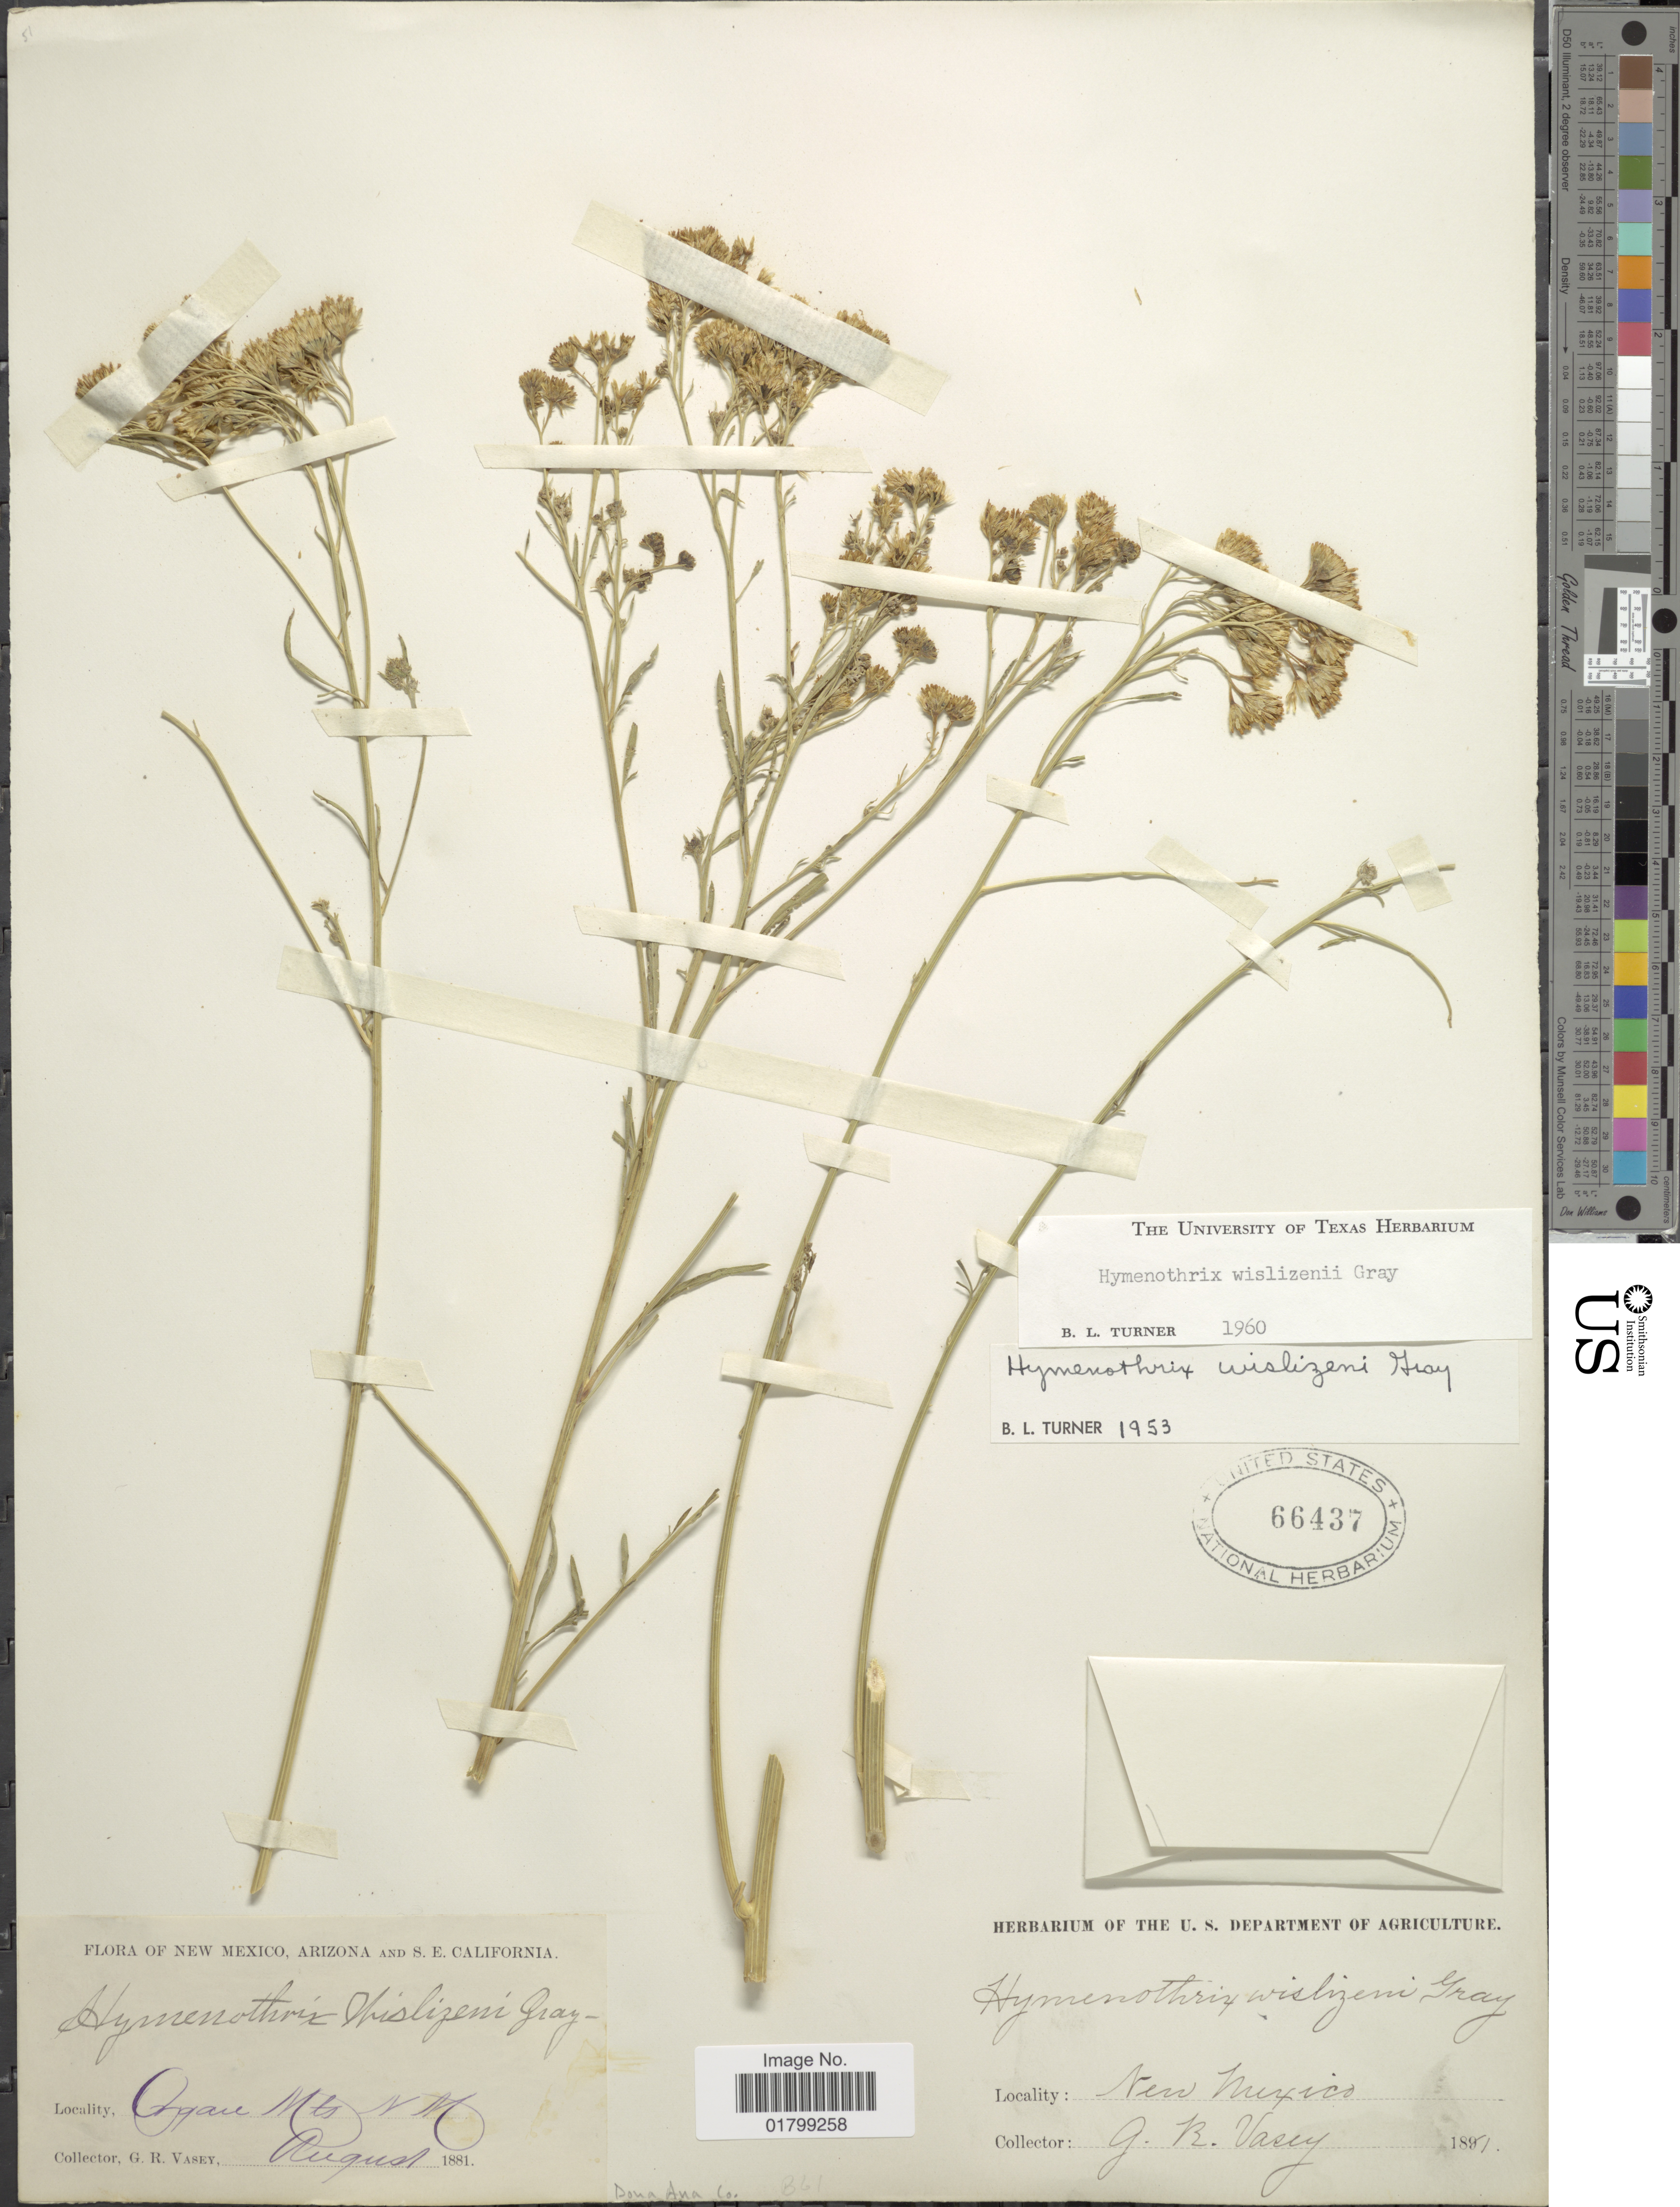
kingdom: Plantae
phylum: Tracheophyta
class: Magnoliopsida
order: Asterales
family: Asteraceae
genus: Hymenothrix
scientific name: Hymenothrix wislizenii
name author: A. Gray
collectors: G. R. Vasey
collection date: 1881-08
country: United States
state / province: New Mexico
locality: Organ Mts. Dona Ana Co.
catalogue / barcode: US 66437